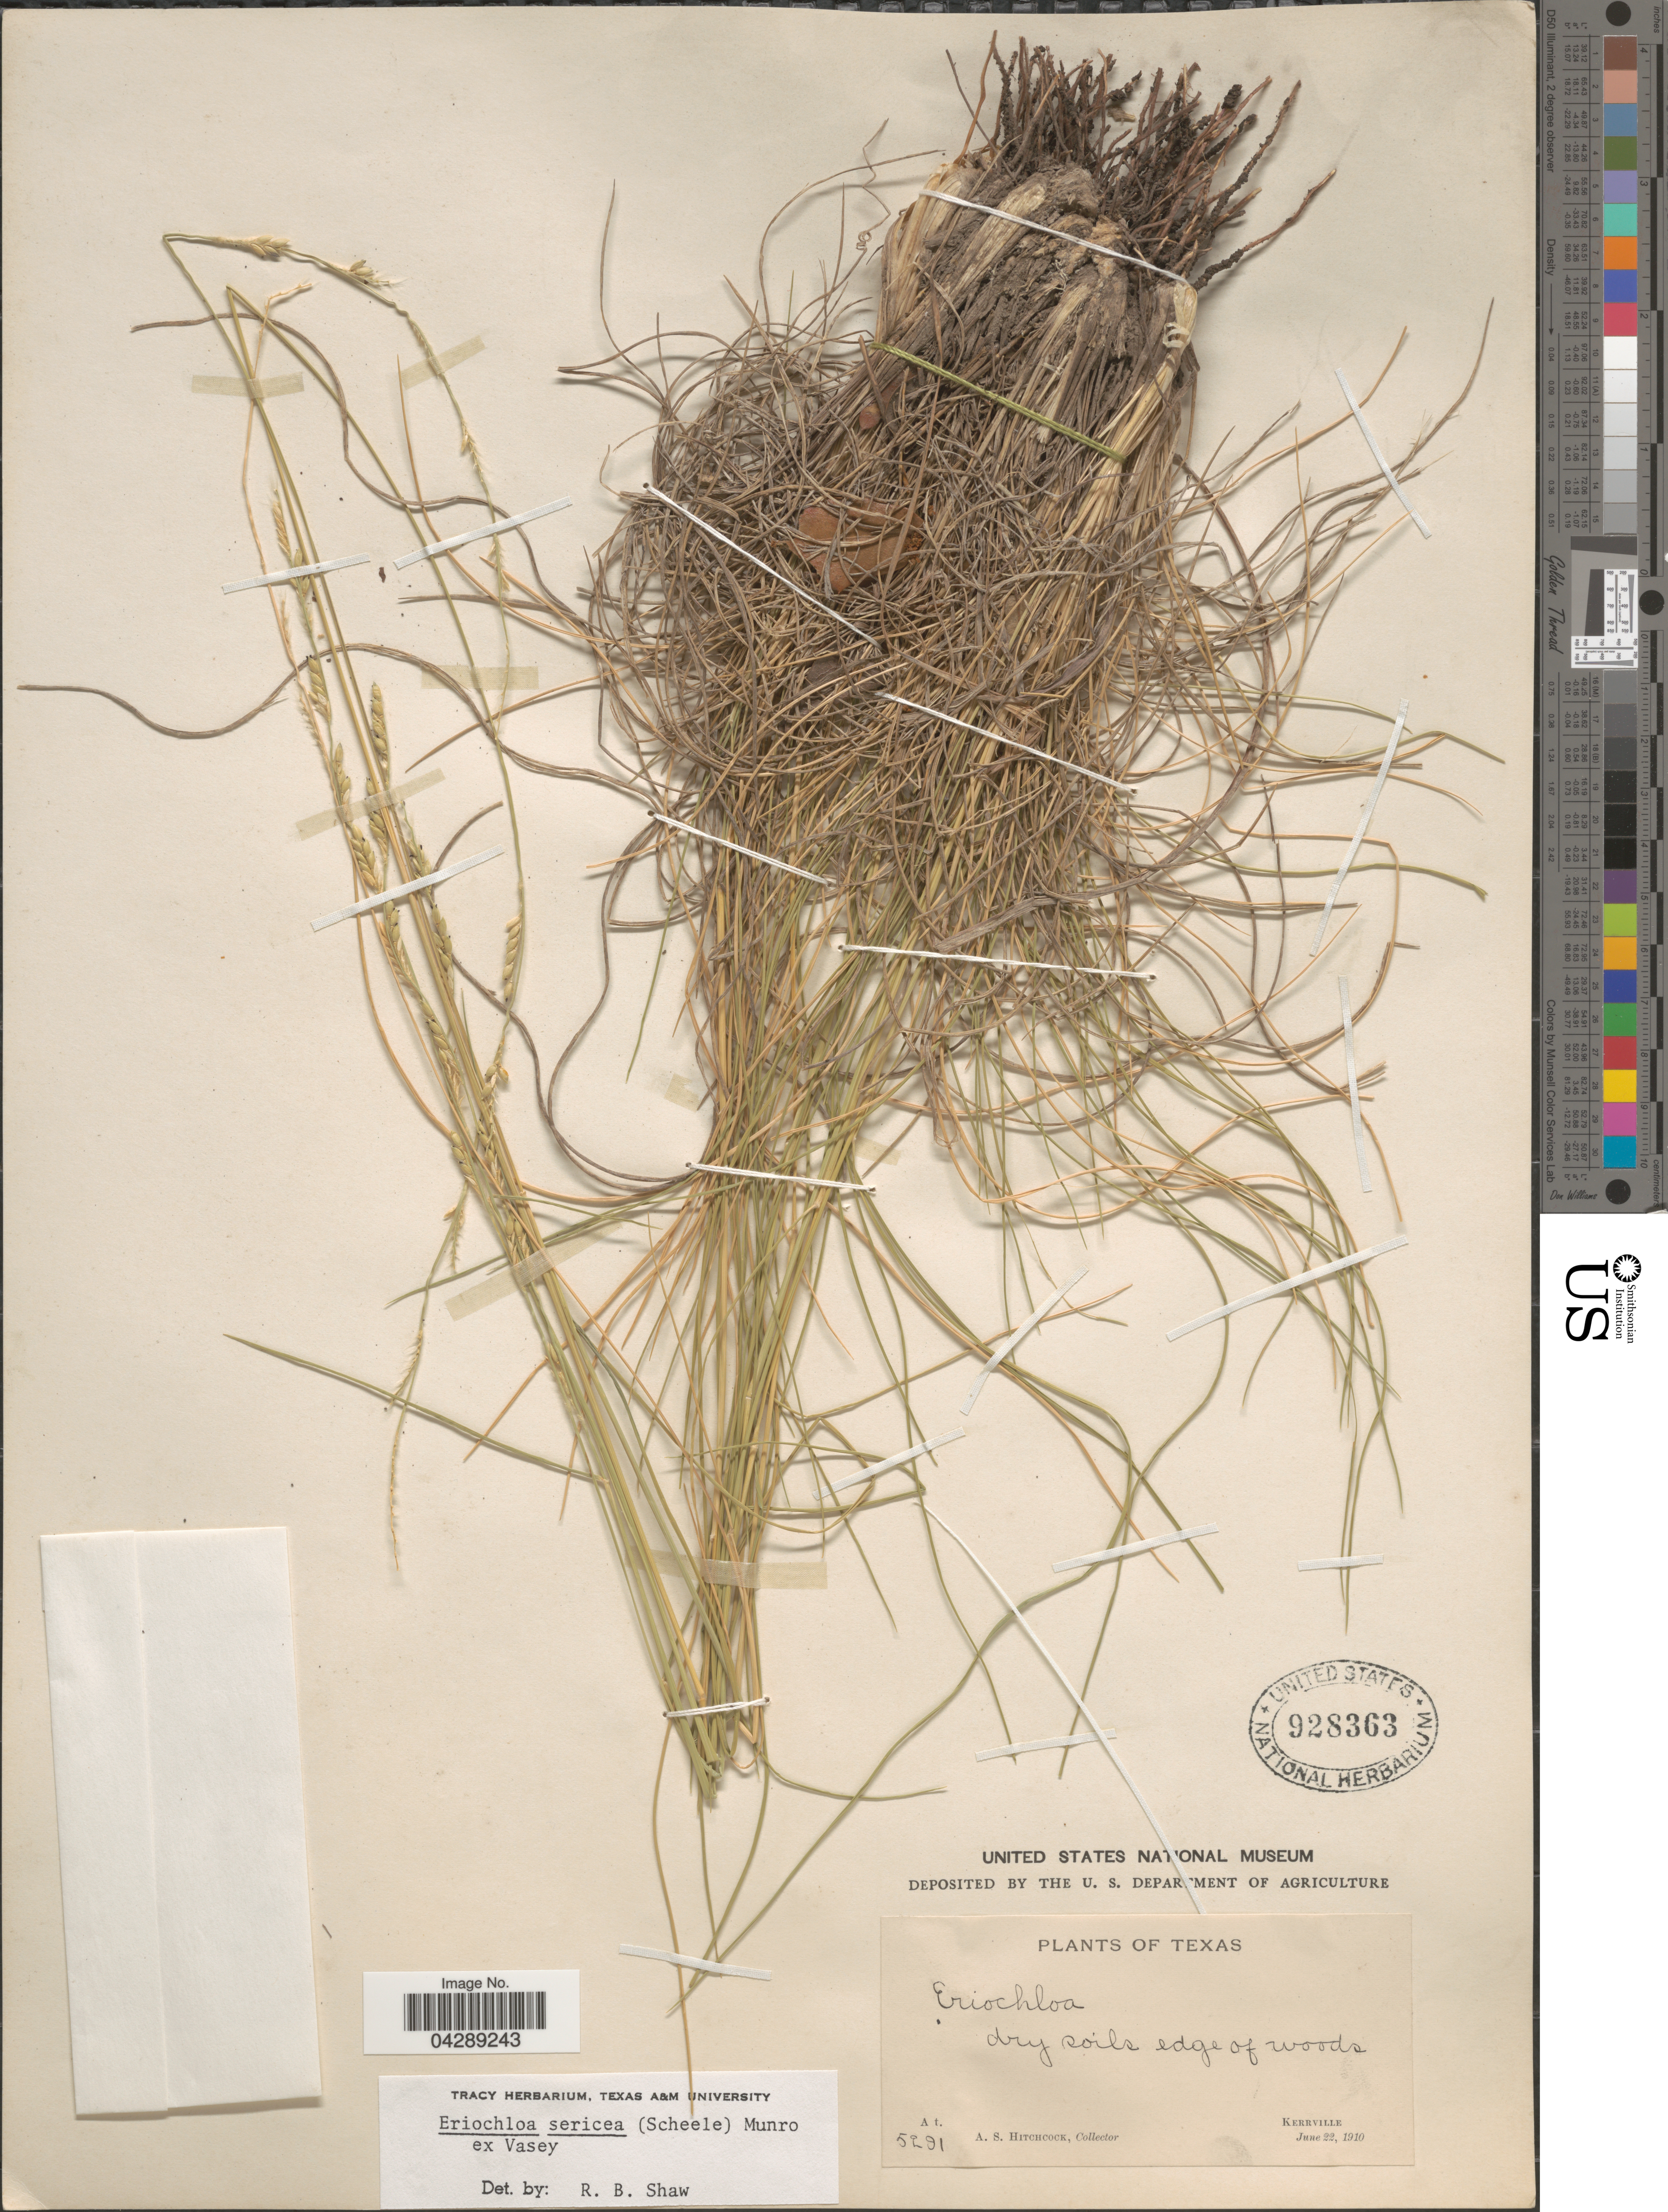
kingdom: Plantae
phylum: Tracheophyta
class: Liliopsida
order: Poales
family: Poaceae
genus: Eriochloa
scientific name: Eriochloa sericea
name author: (Scheele) Munro ex Vasey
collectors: A. S. Hitchcock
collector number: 5291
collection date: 1910-06-22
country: United States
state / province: Texas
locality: Dry soils edge of woods. Kerrville.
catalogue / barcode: US 928363